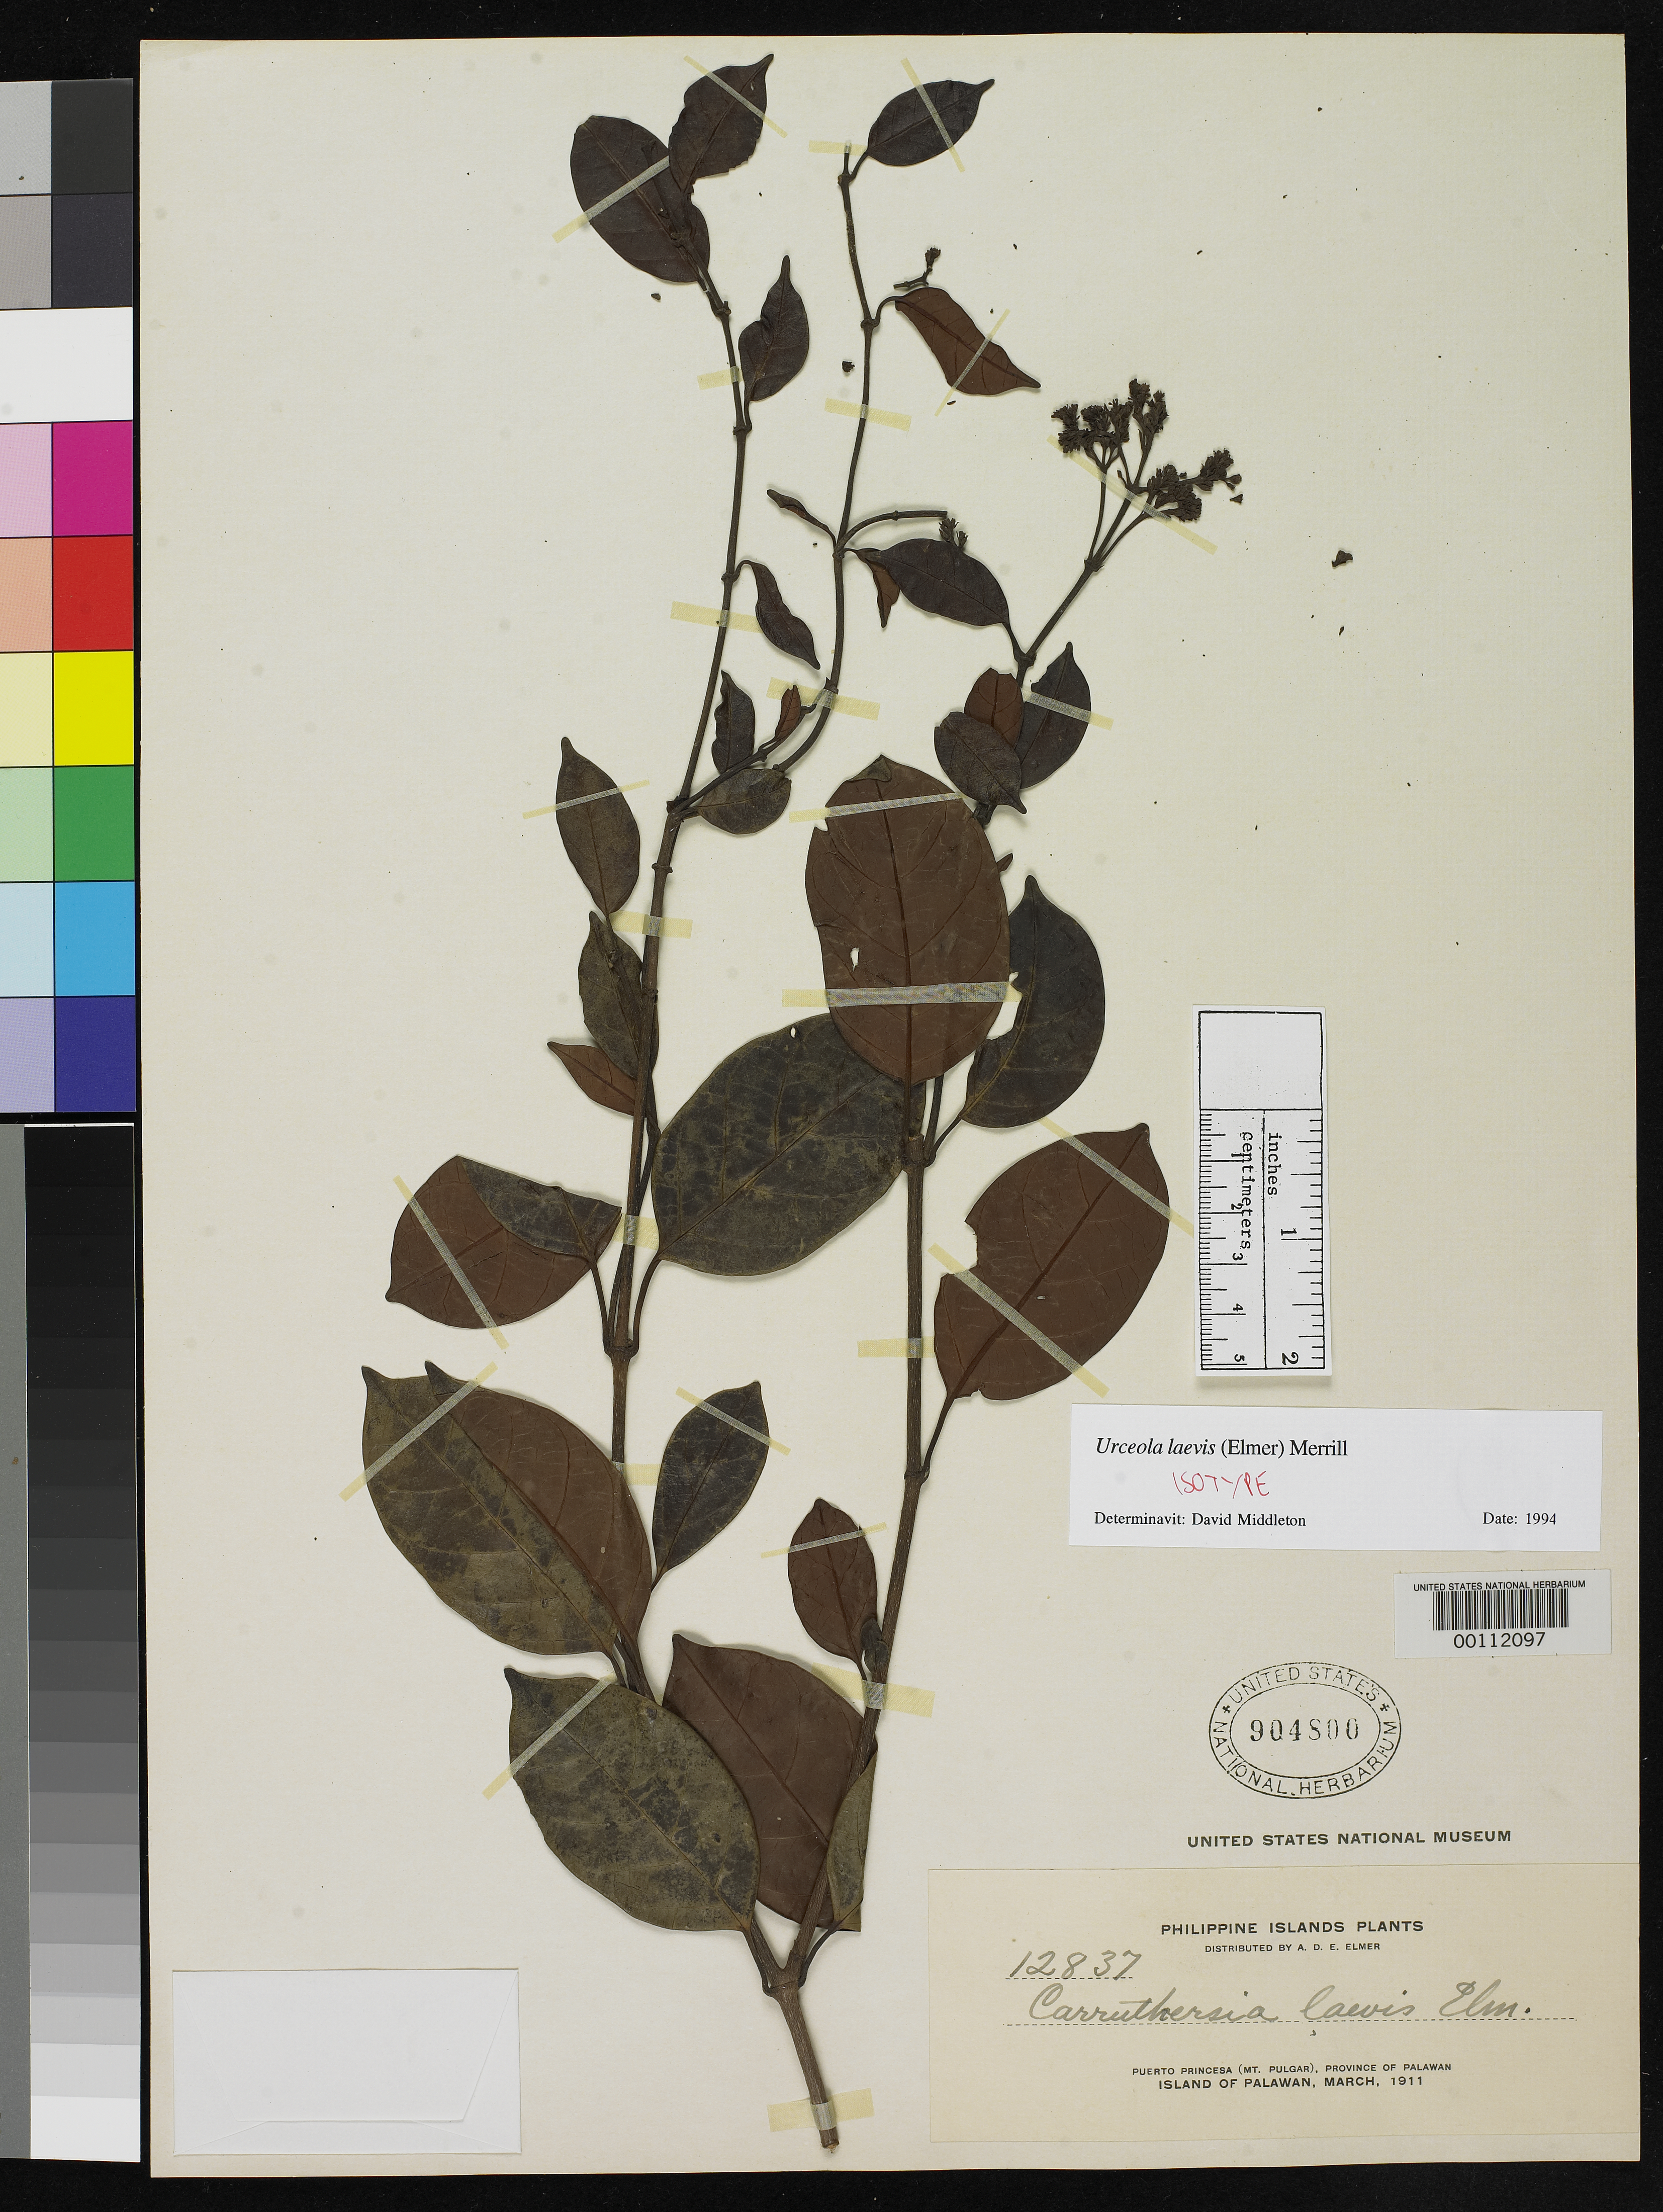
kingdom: Plantae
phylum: Tracheophyta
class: Magnoliopsida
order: Gentianales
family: Apocynaceae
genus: Carruthersia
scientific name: Carruthersia laevis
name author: Elmer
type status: Isotype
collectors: A. D. E. Elmer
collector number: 12837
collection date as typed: Mar 1911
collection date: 1911-03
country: Philippines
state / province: Mimaropa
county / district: Palawan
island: Palawan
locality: Puerto Princesa (Mt. Pulgar).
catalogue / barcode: US 904800